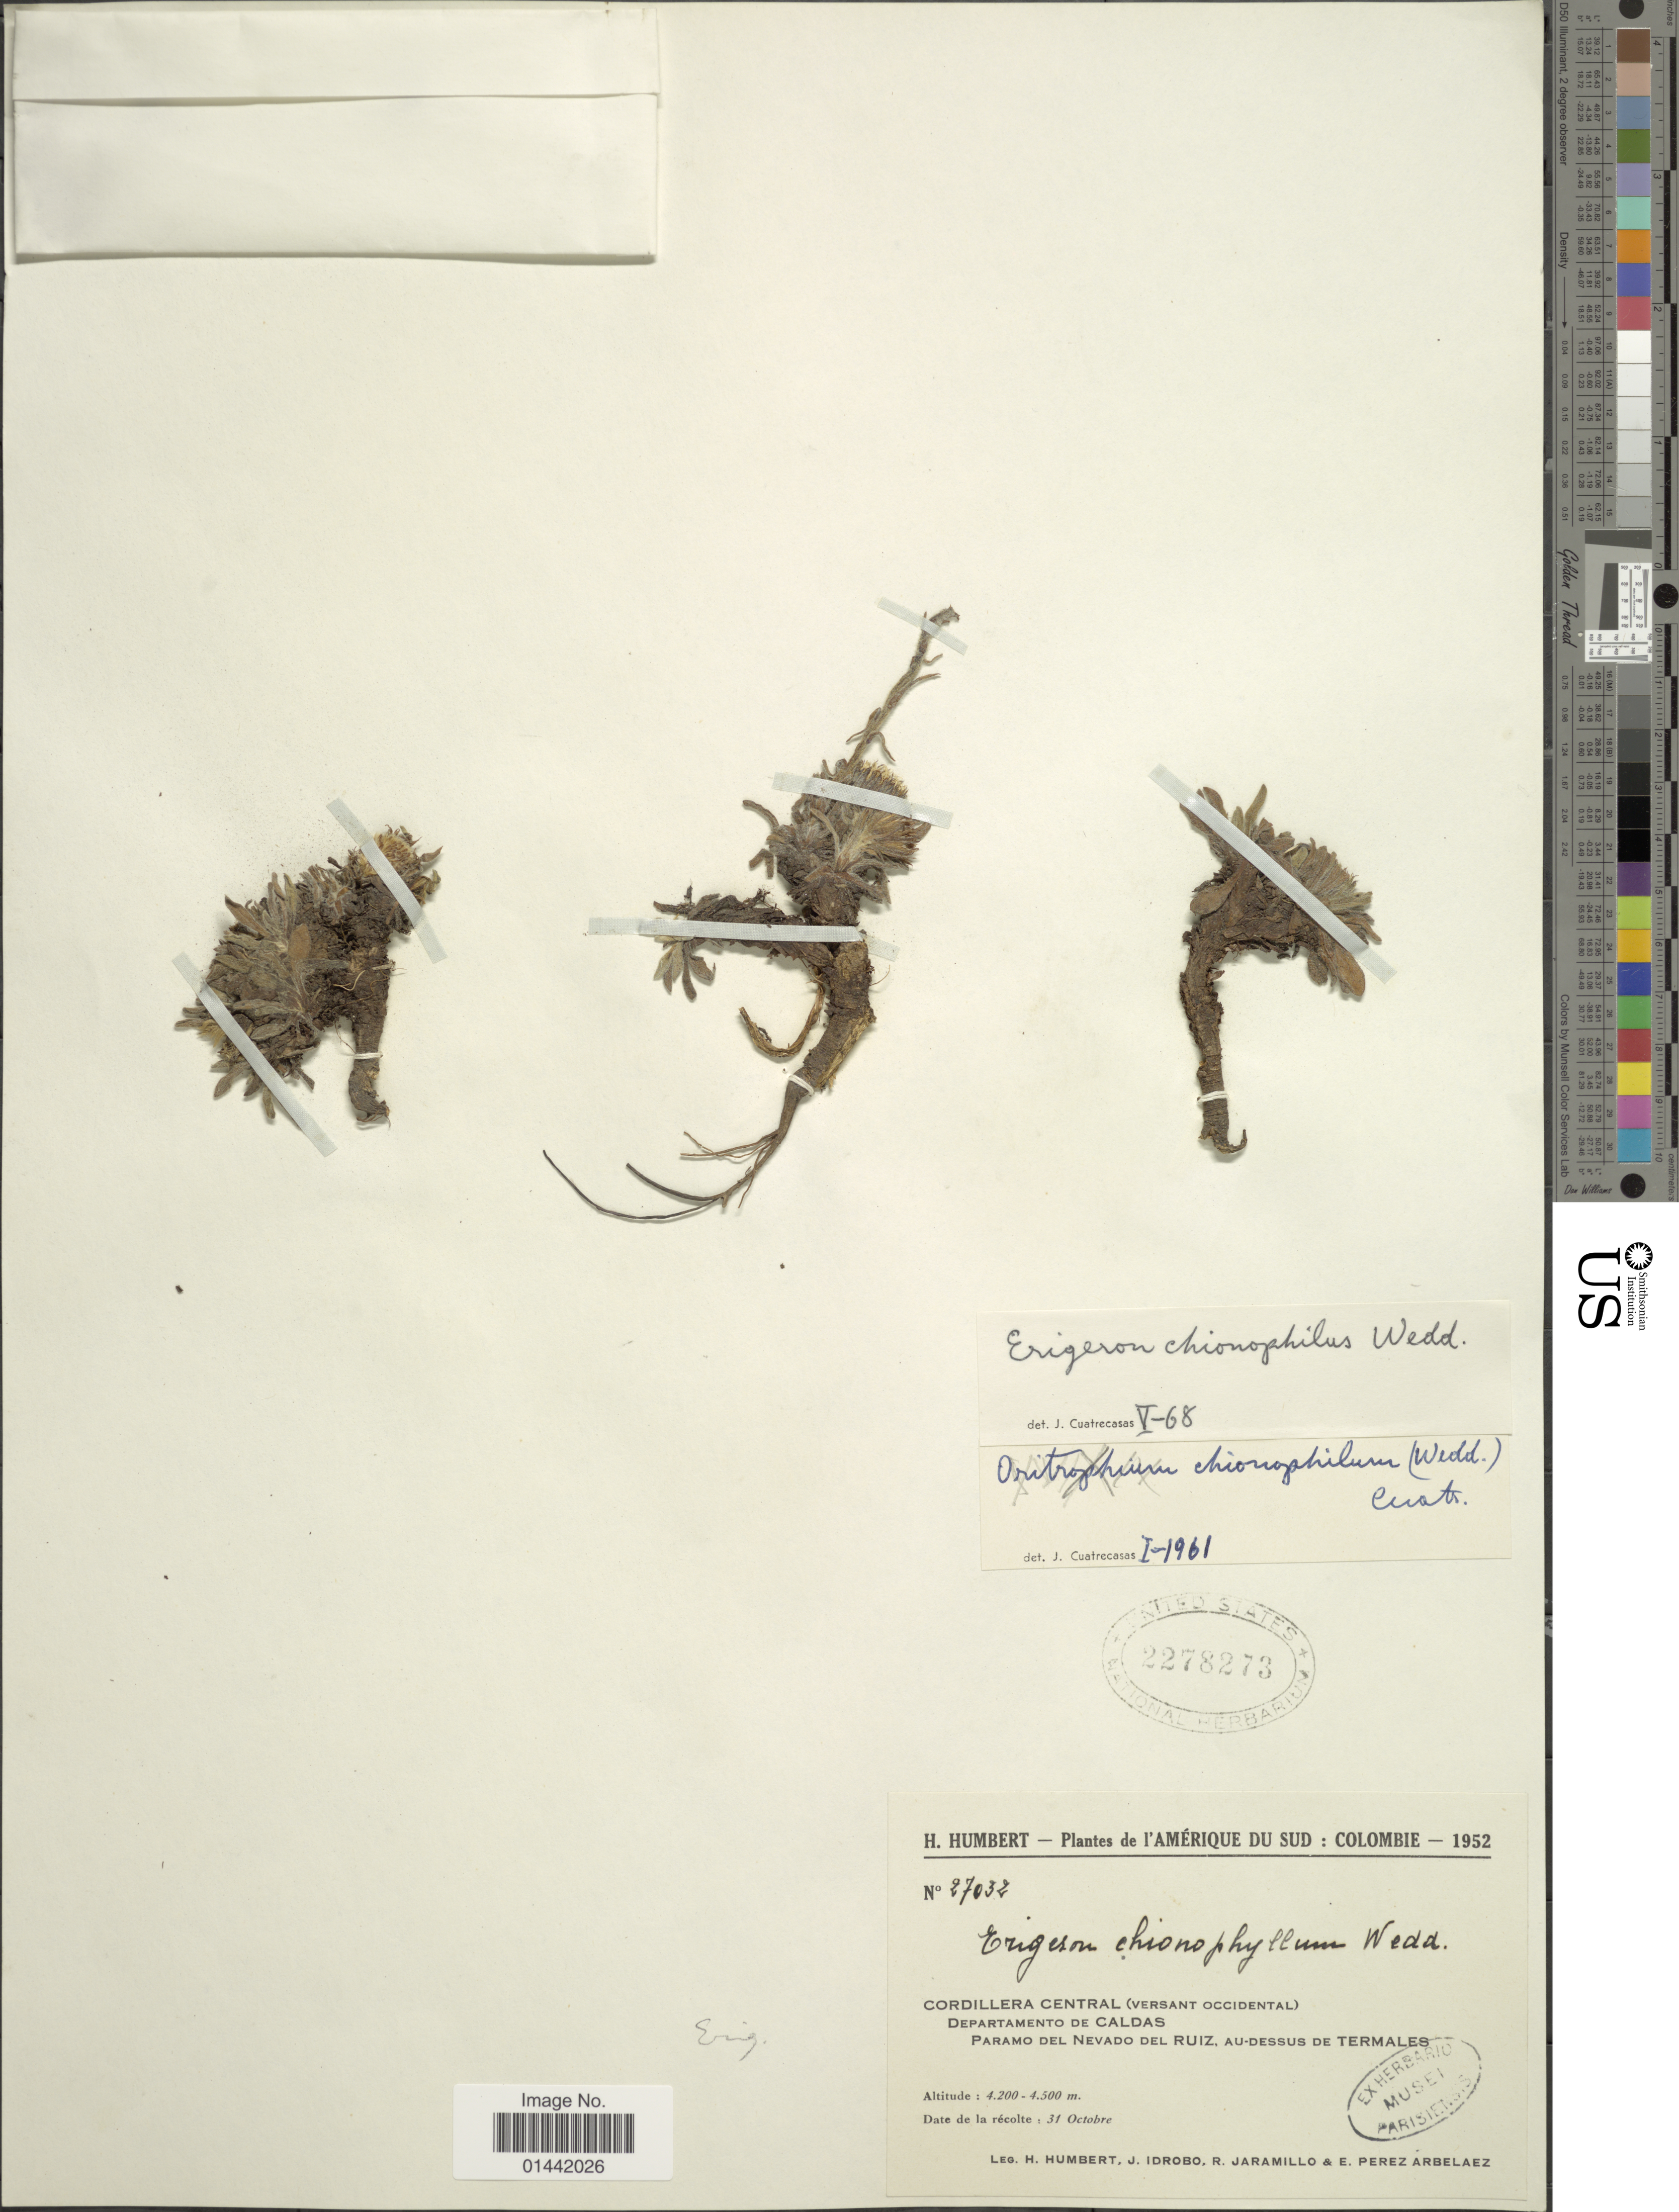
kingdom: Plantae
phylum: Tracheophyta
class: Magnoliopsida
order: Asterales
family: Asteraceae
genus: Erigeron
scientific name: Erigeron chionophilus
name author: Wedd.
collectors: H. Humbert, J. M. Idrobo, R. Jaramillo M. & E. Pérez Arbeláez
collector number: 27032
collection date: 1952-10-31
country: Colombia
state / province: Caldas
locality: L'Amérique du Sud, Cordillera Central (Versant Occidental), Paramo del Nevado del Ruiz, Au-Dessus de Termales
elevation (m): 4200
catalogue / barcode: US 2278273